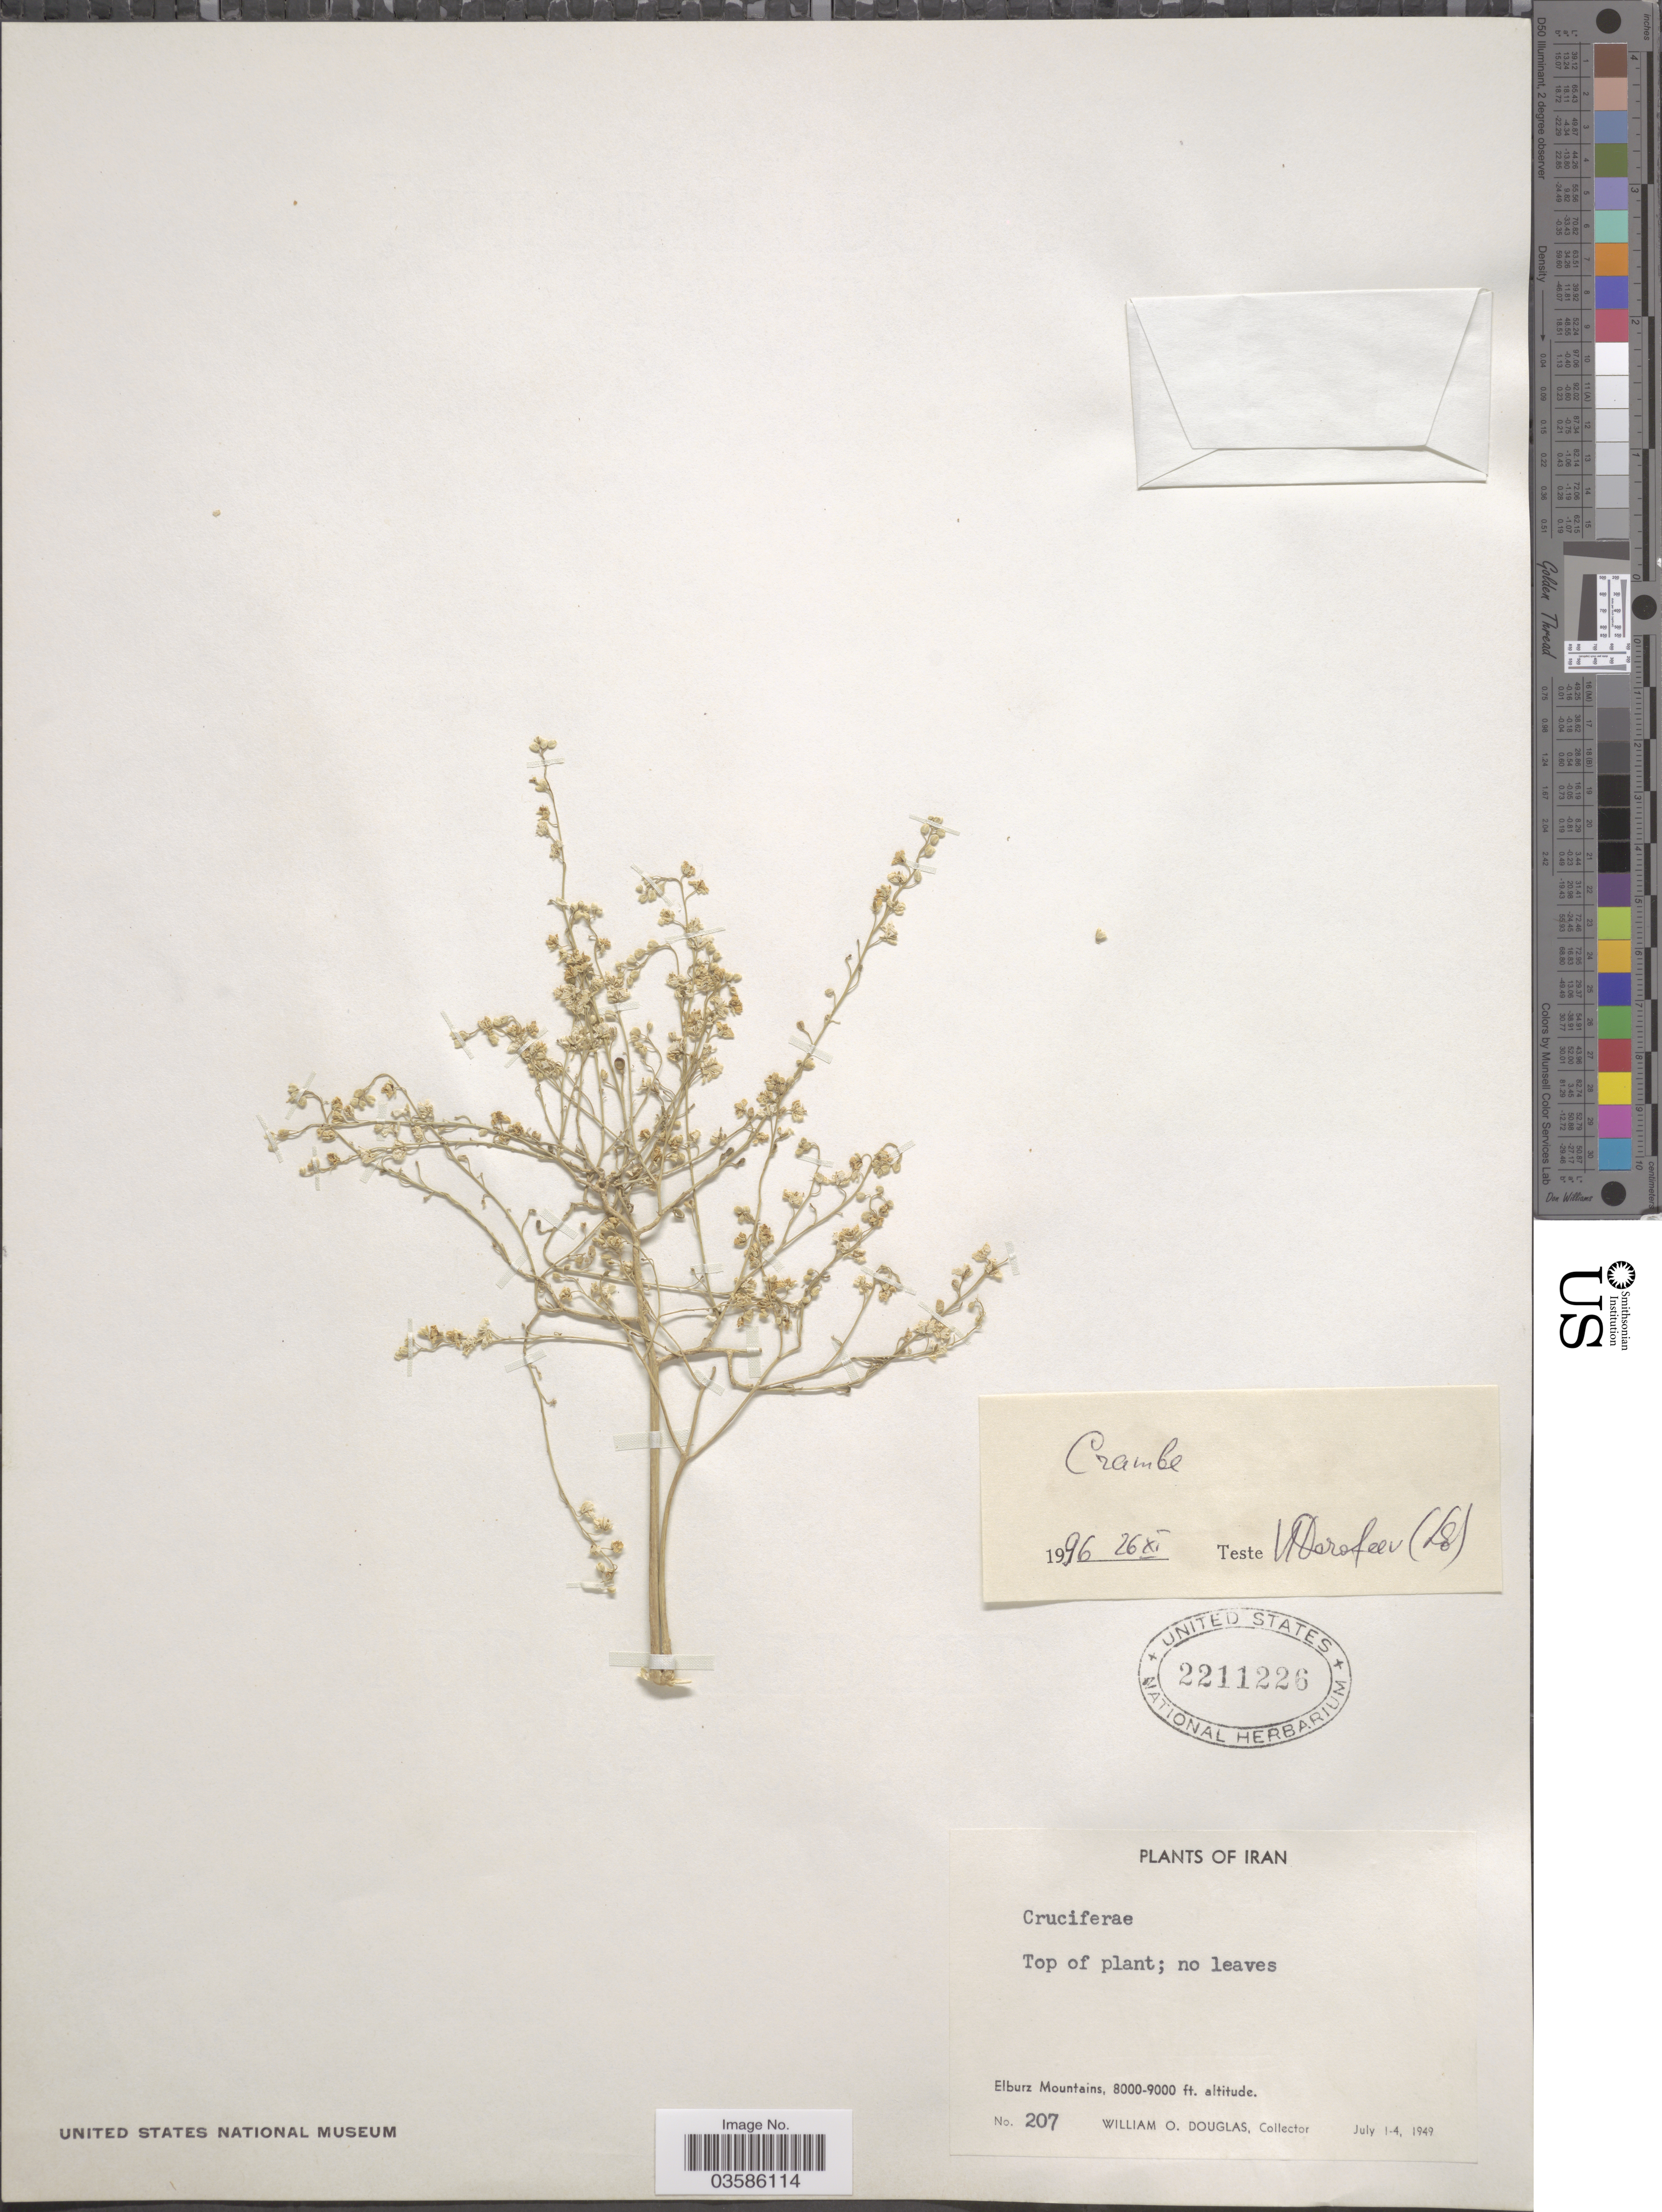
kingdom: Plantae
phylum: Tracheophyta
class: Magnoliopsida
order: Brassicales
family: Brassicaceae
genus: Crambe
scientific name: Crambe sp.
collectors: W. Douglas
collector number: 207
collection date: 1949-07-01/1949-07-04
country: Iran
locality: Elburz Mountains.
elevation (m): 2438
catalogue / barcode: US 2211226